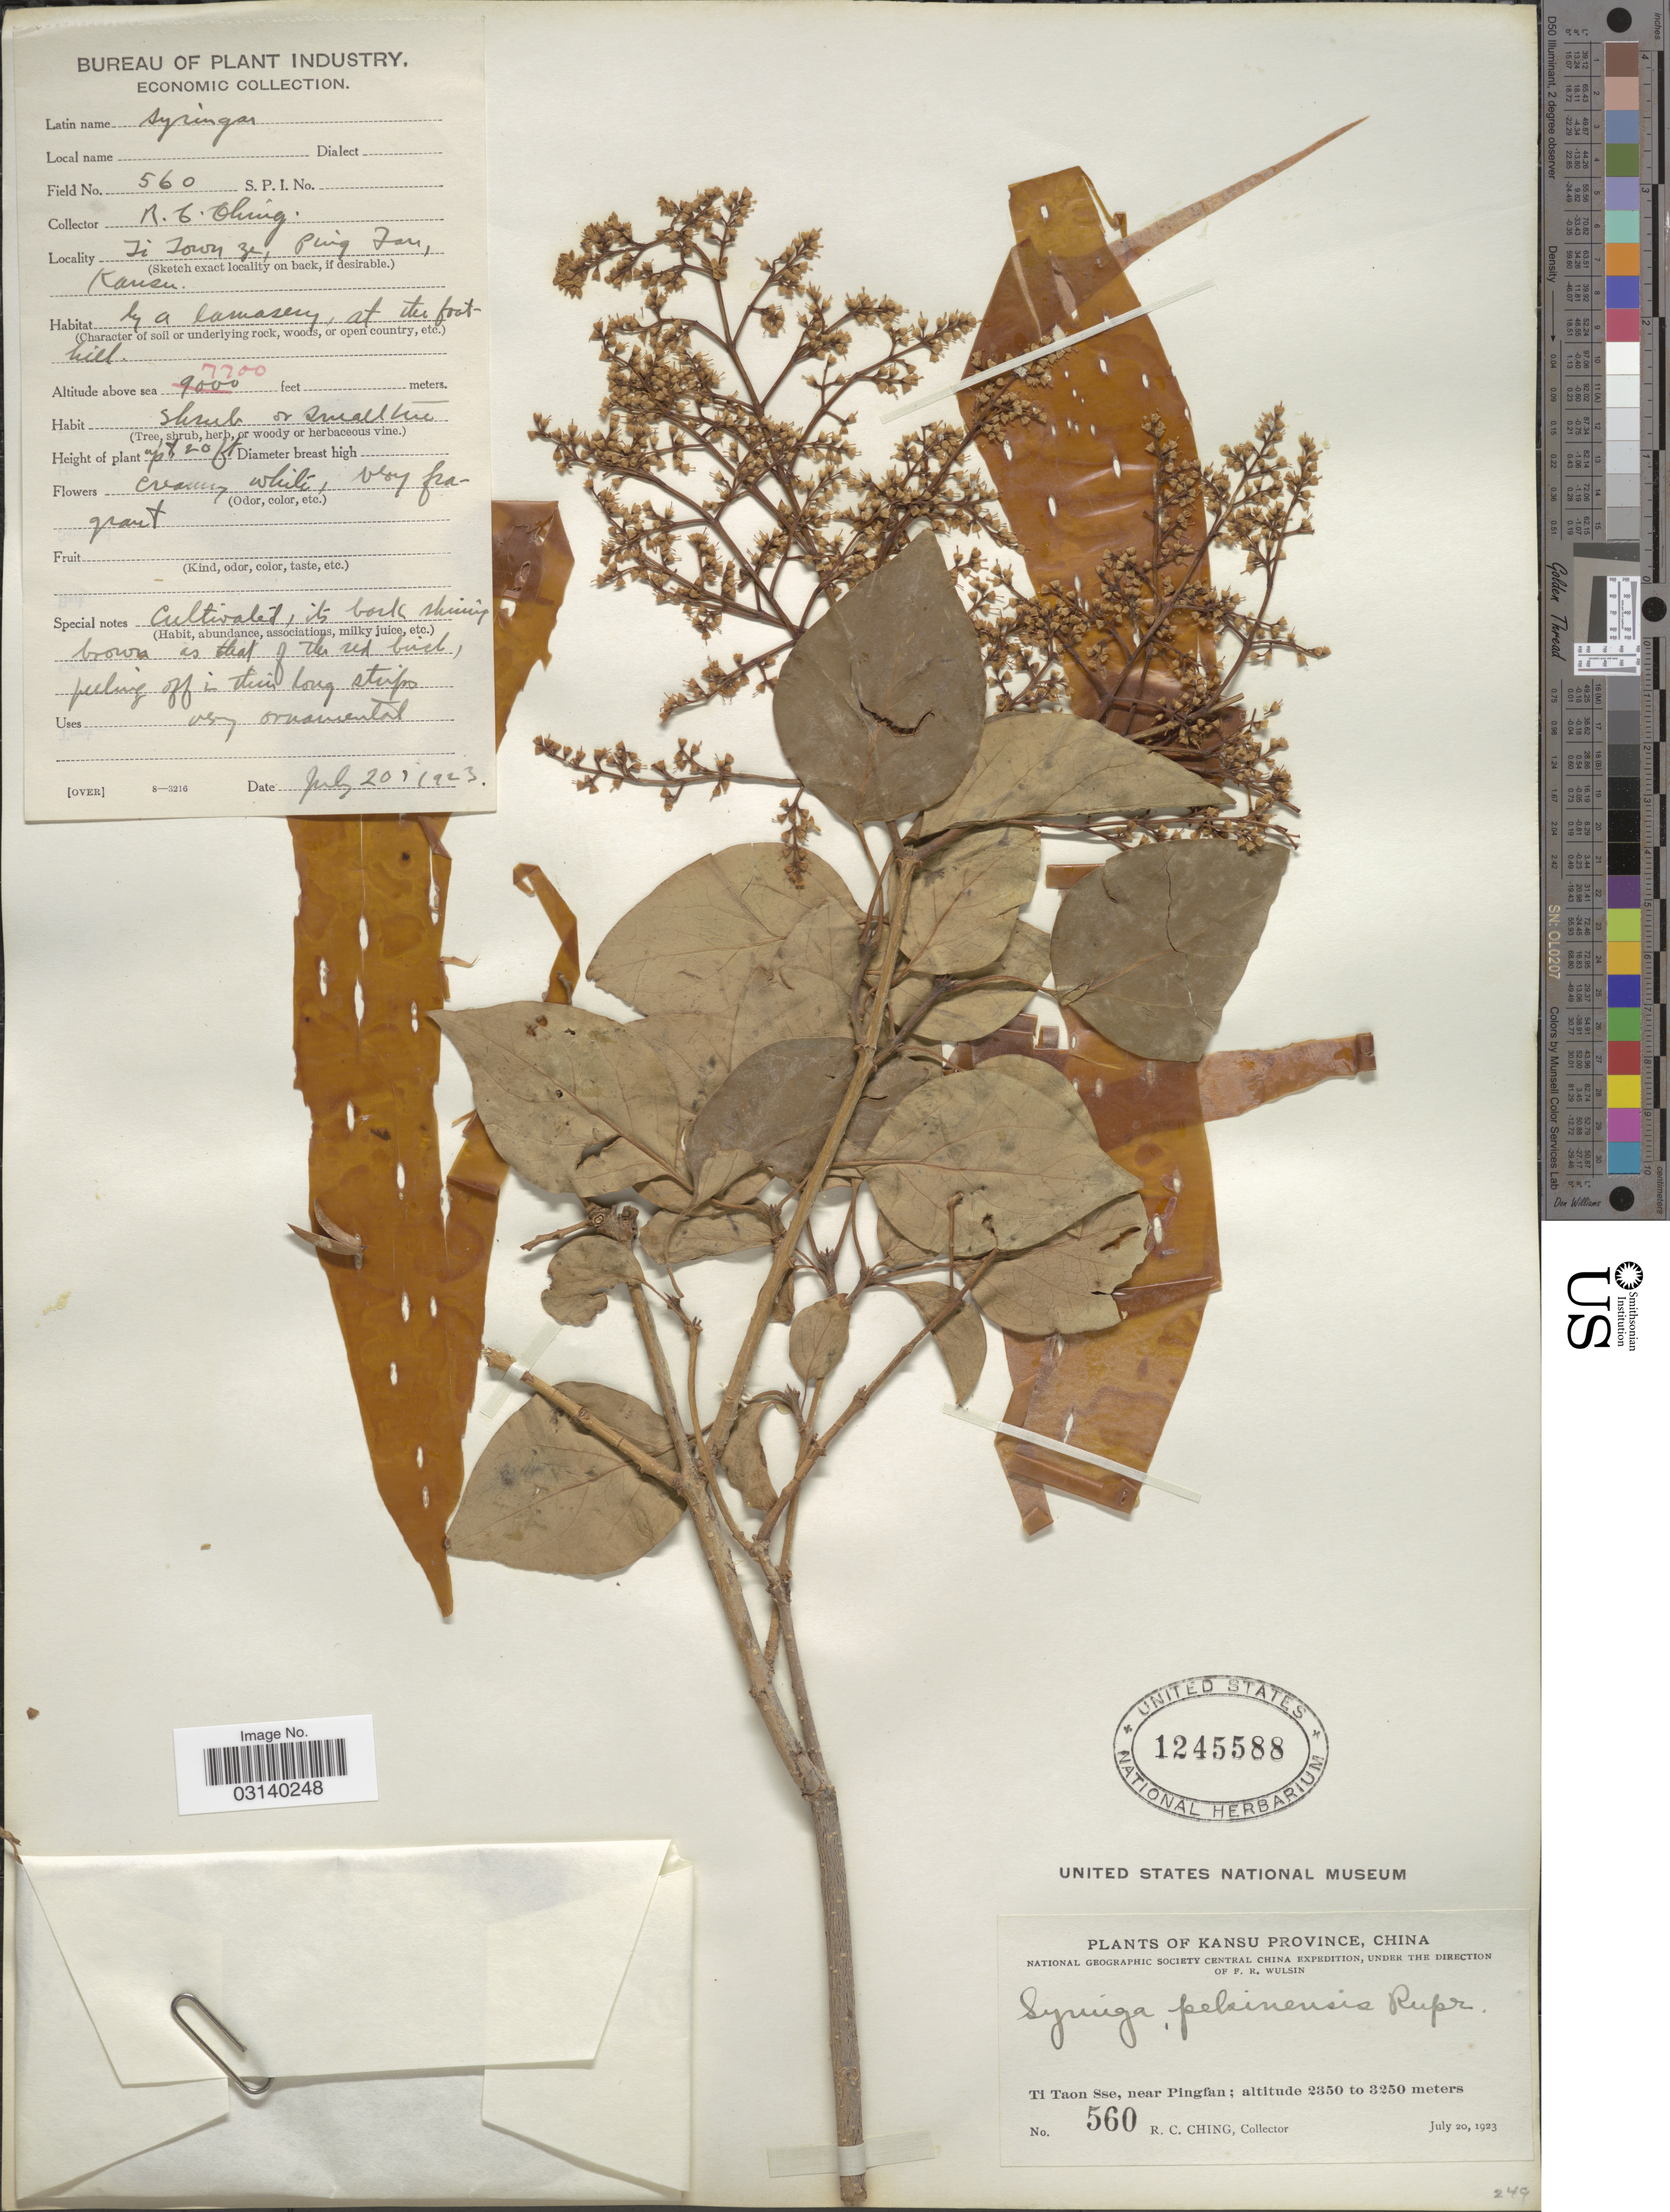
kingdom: Plantae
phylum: Tracheophyta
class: Magnoliopsida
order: Lamiales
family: Oleaceae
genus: Syringa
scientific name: Syringa pekinensis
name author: Rupr.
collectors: R. C. Ching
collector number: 560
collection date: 1923-07-20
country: China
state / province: Gansu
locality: Kansu Province. Ti Taon Sse, near Pingfan.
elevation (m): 2347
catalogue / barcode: US 1245588